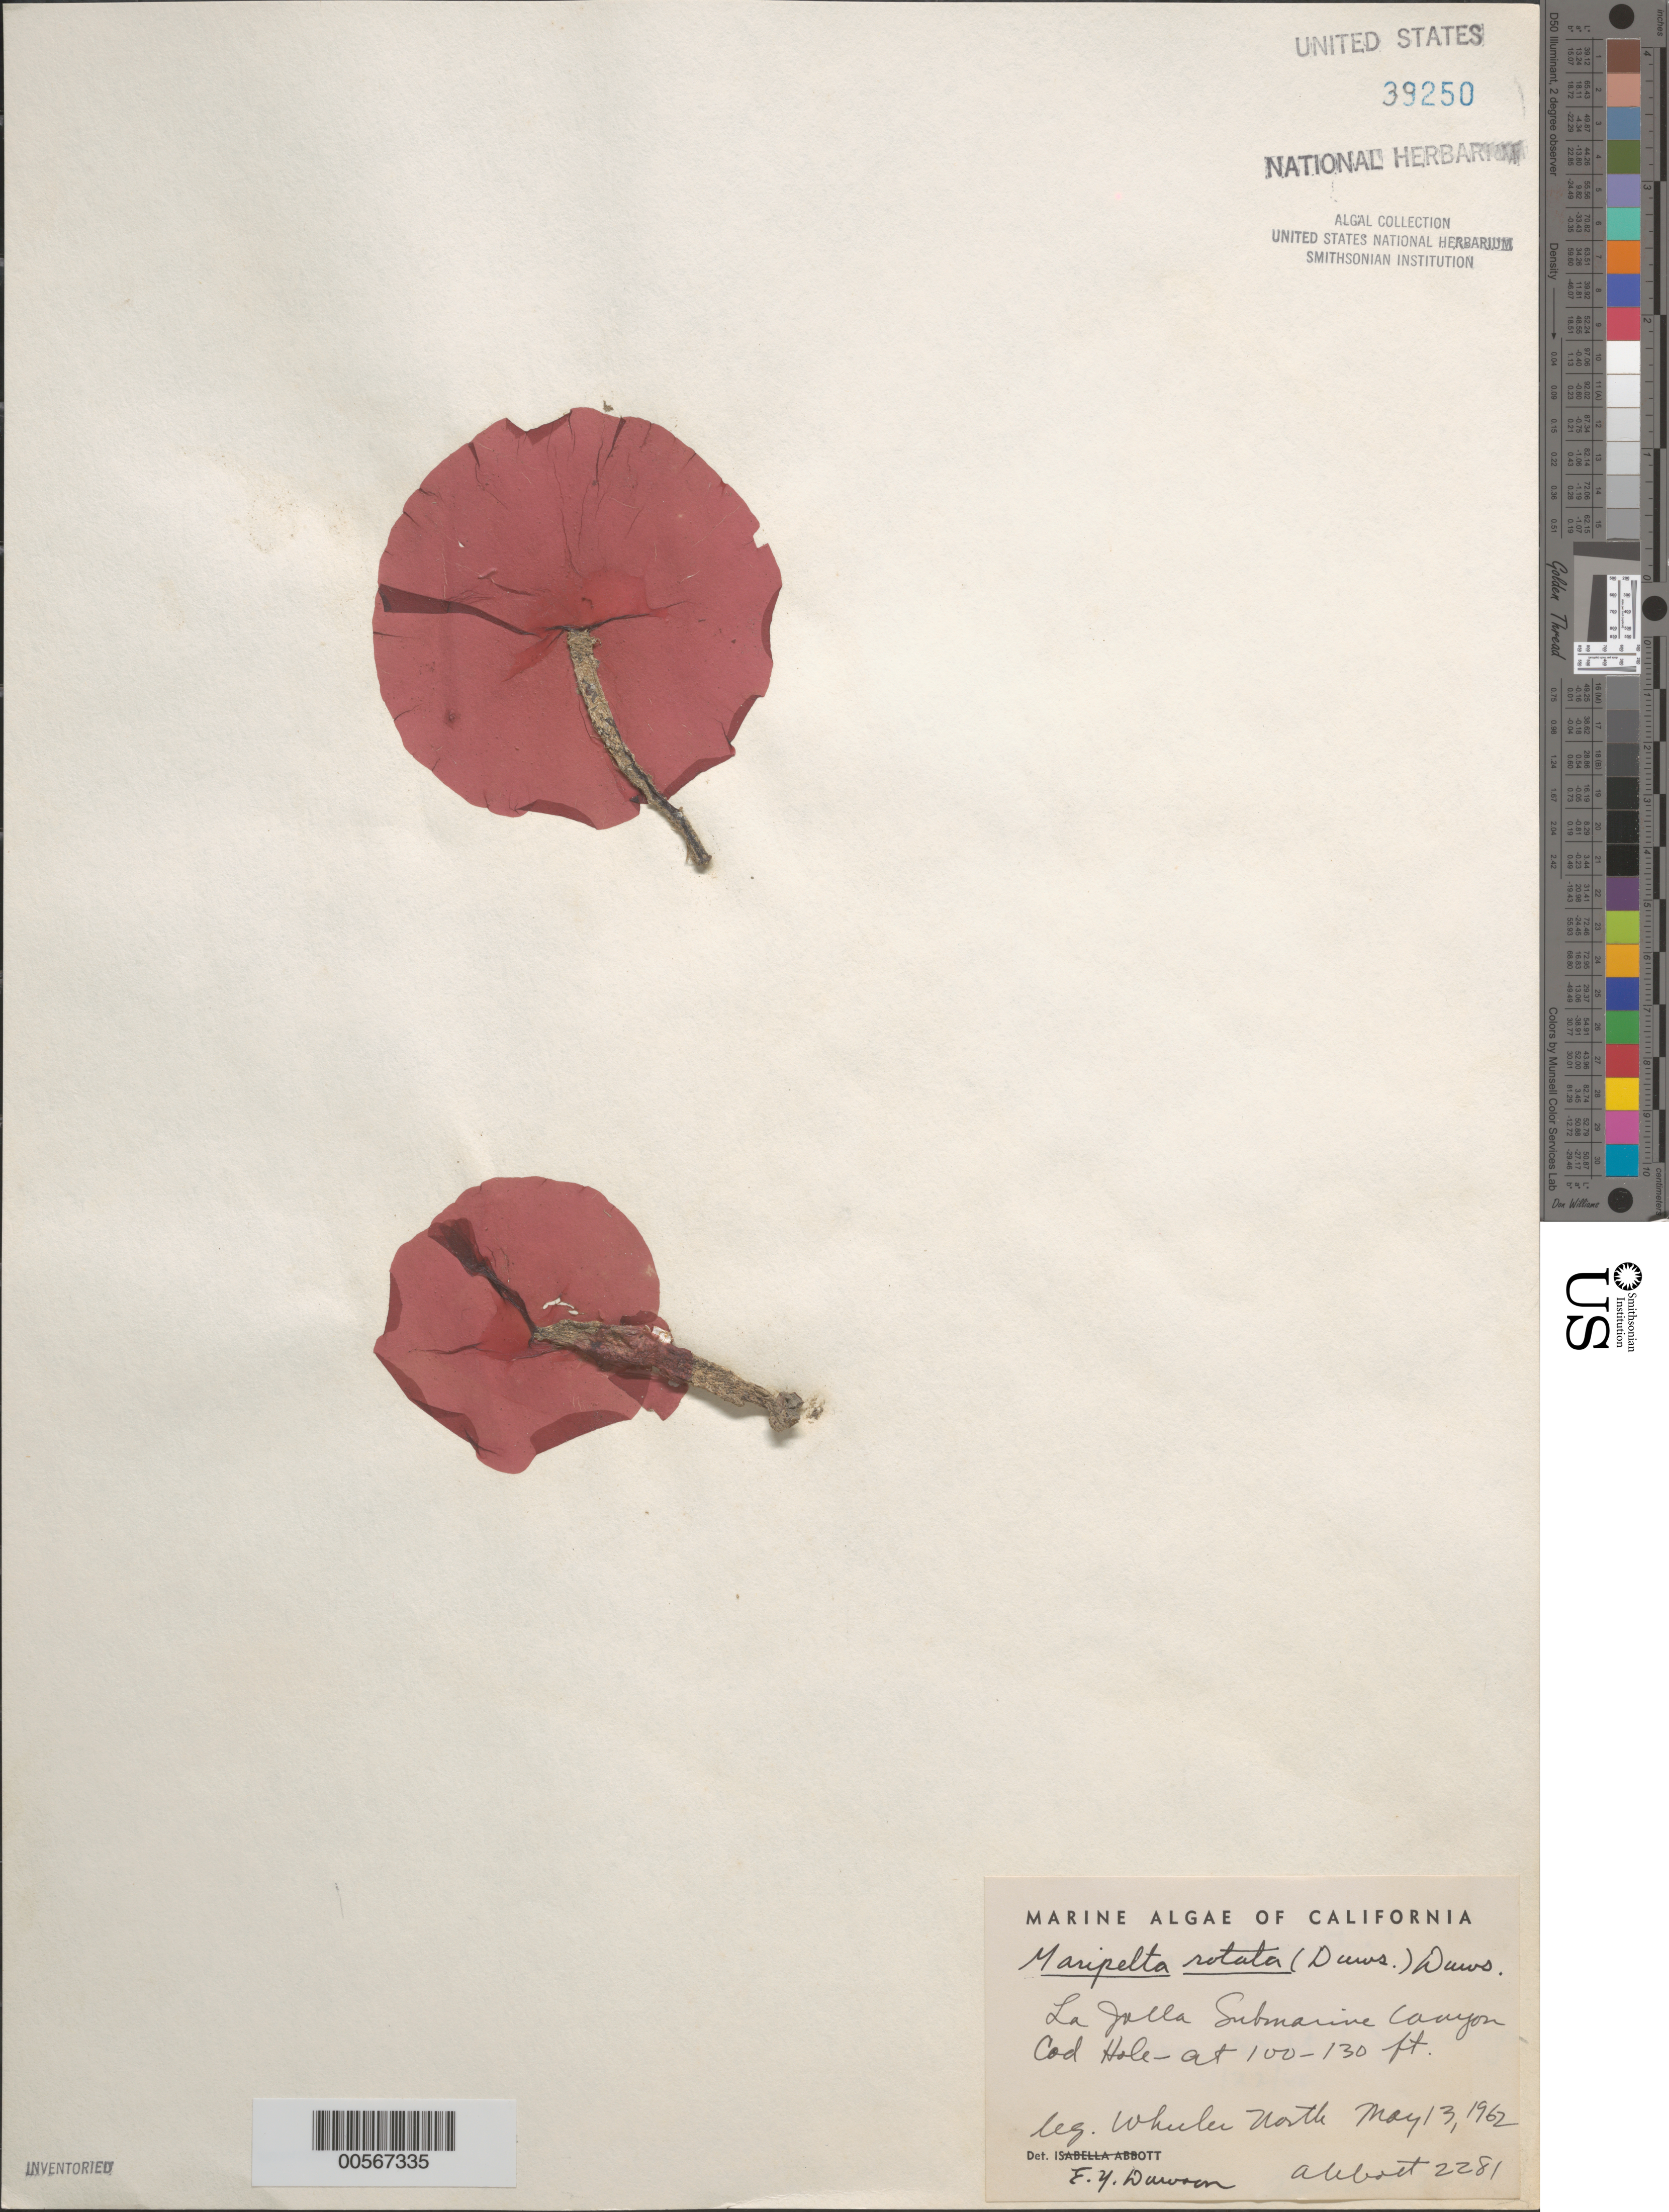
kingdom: Plantae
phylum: Rhodophyta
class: Florideophyceae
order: Rhodymeniales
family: Rhodymeniaceae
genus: Maripelta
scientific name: Maripelta rotata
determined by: Dawson, E. Y.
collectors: W. North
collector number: IAA 2281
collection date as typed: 13 May 1962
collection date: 1962-05-13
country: United States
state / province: California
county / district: San Diego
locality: Cod Hole, La Jolla Submarine Canyon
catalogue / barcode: US 39250